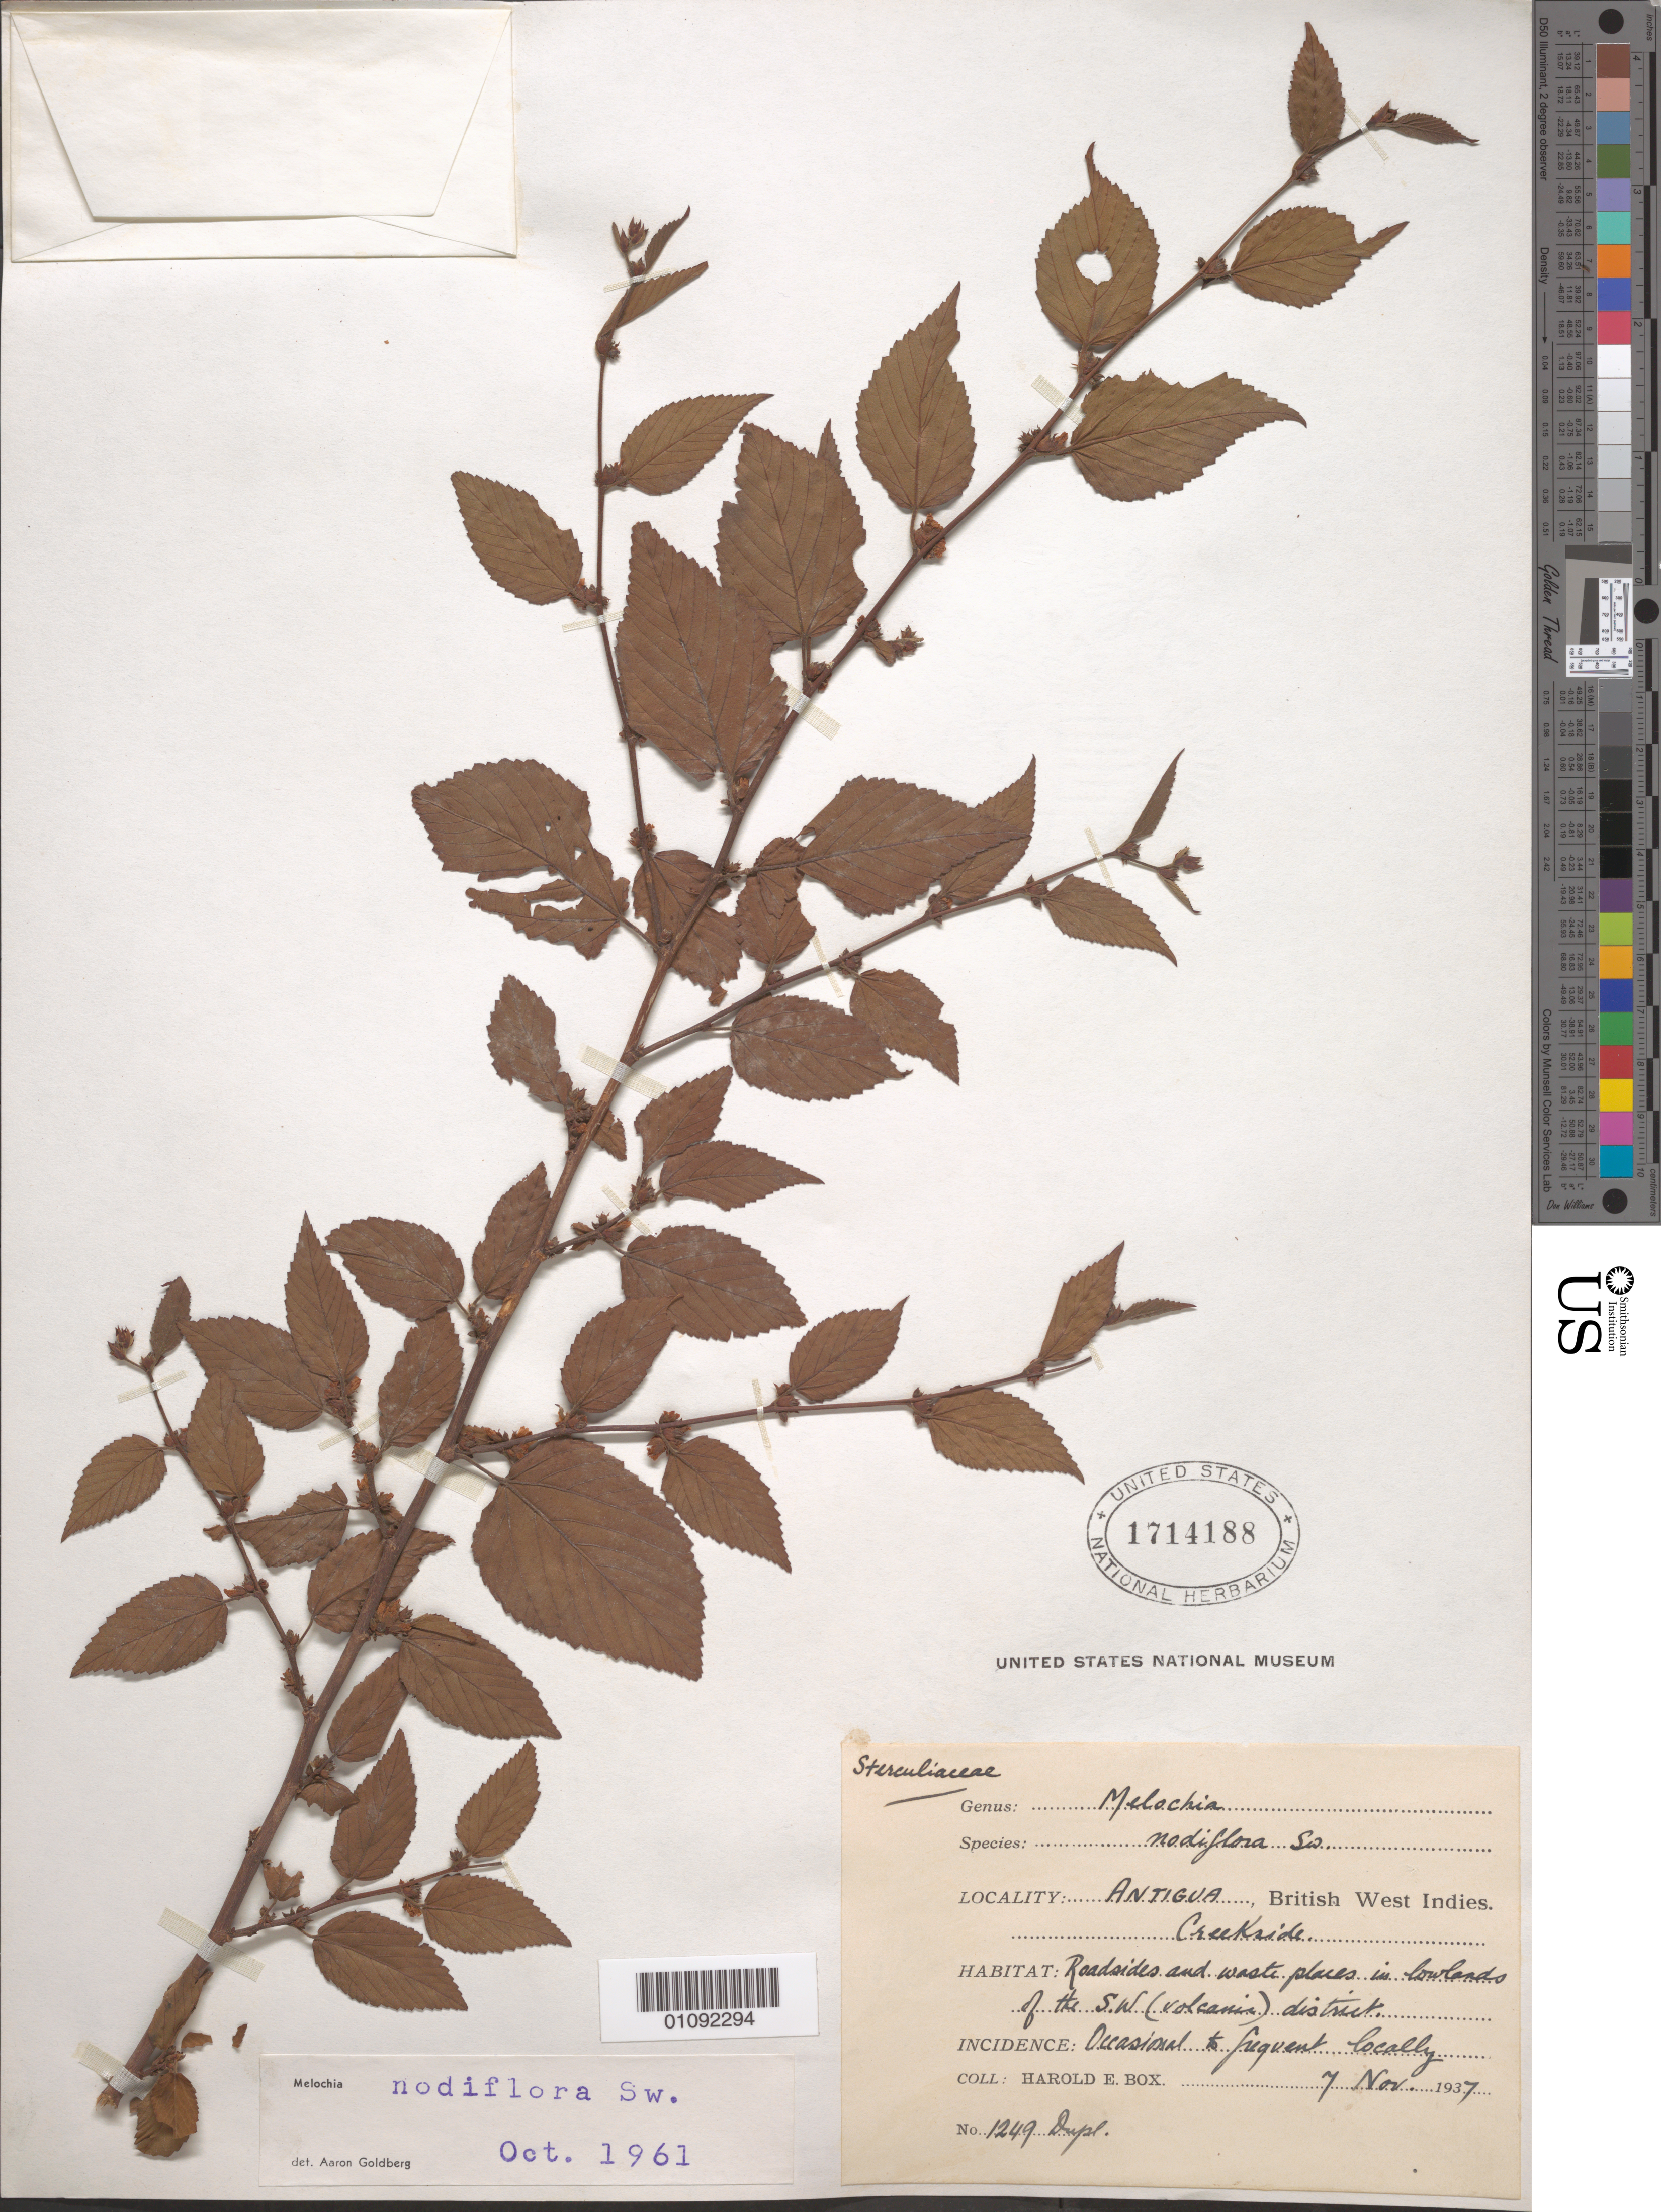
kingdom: Plantae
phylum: Tracheophyta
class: Magnoliopsida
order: Malvales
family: Malvaceae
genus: Melochia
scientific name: Melochia nodiflora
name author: Sw.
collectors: H. E. Box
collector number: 1249 Dupl.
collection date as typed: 07 Nov 1937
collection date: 1937-11-07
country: Antigua and Barbuda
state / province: Saint John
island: Antigua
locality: Creekside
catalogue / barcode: US 1714188